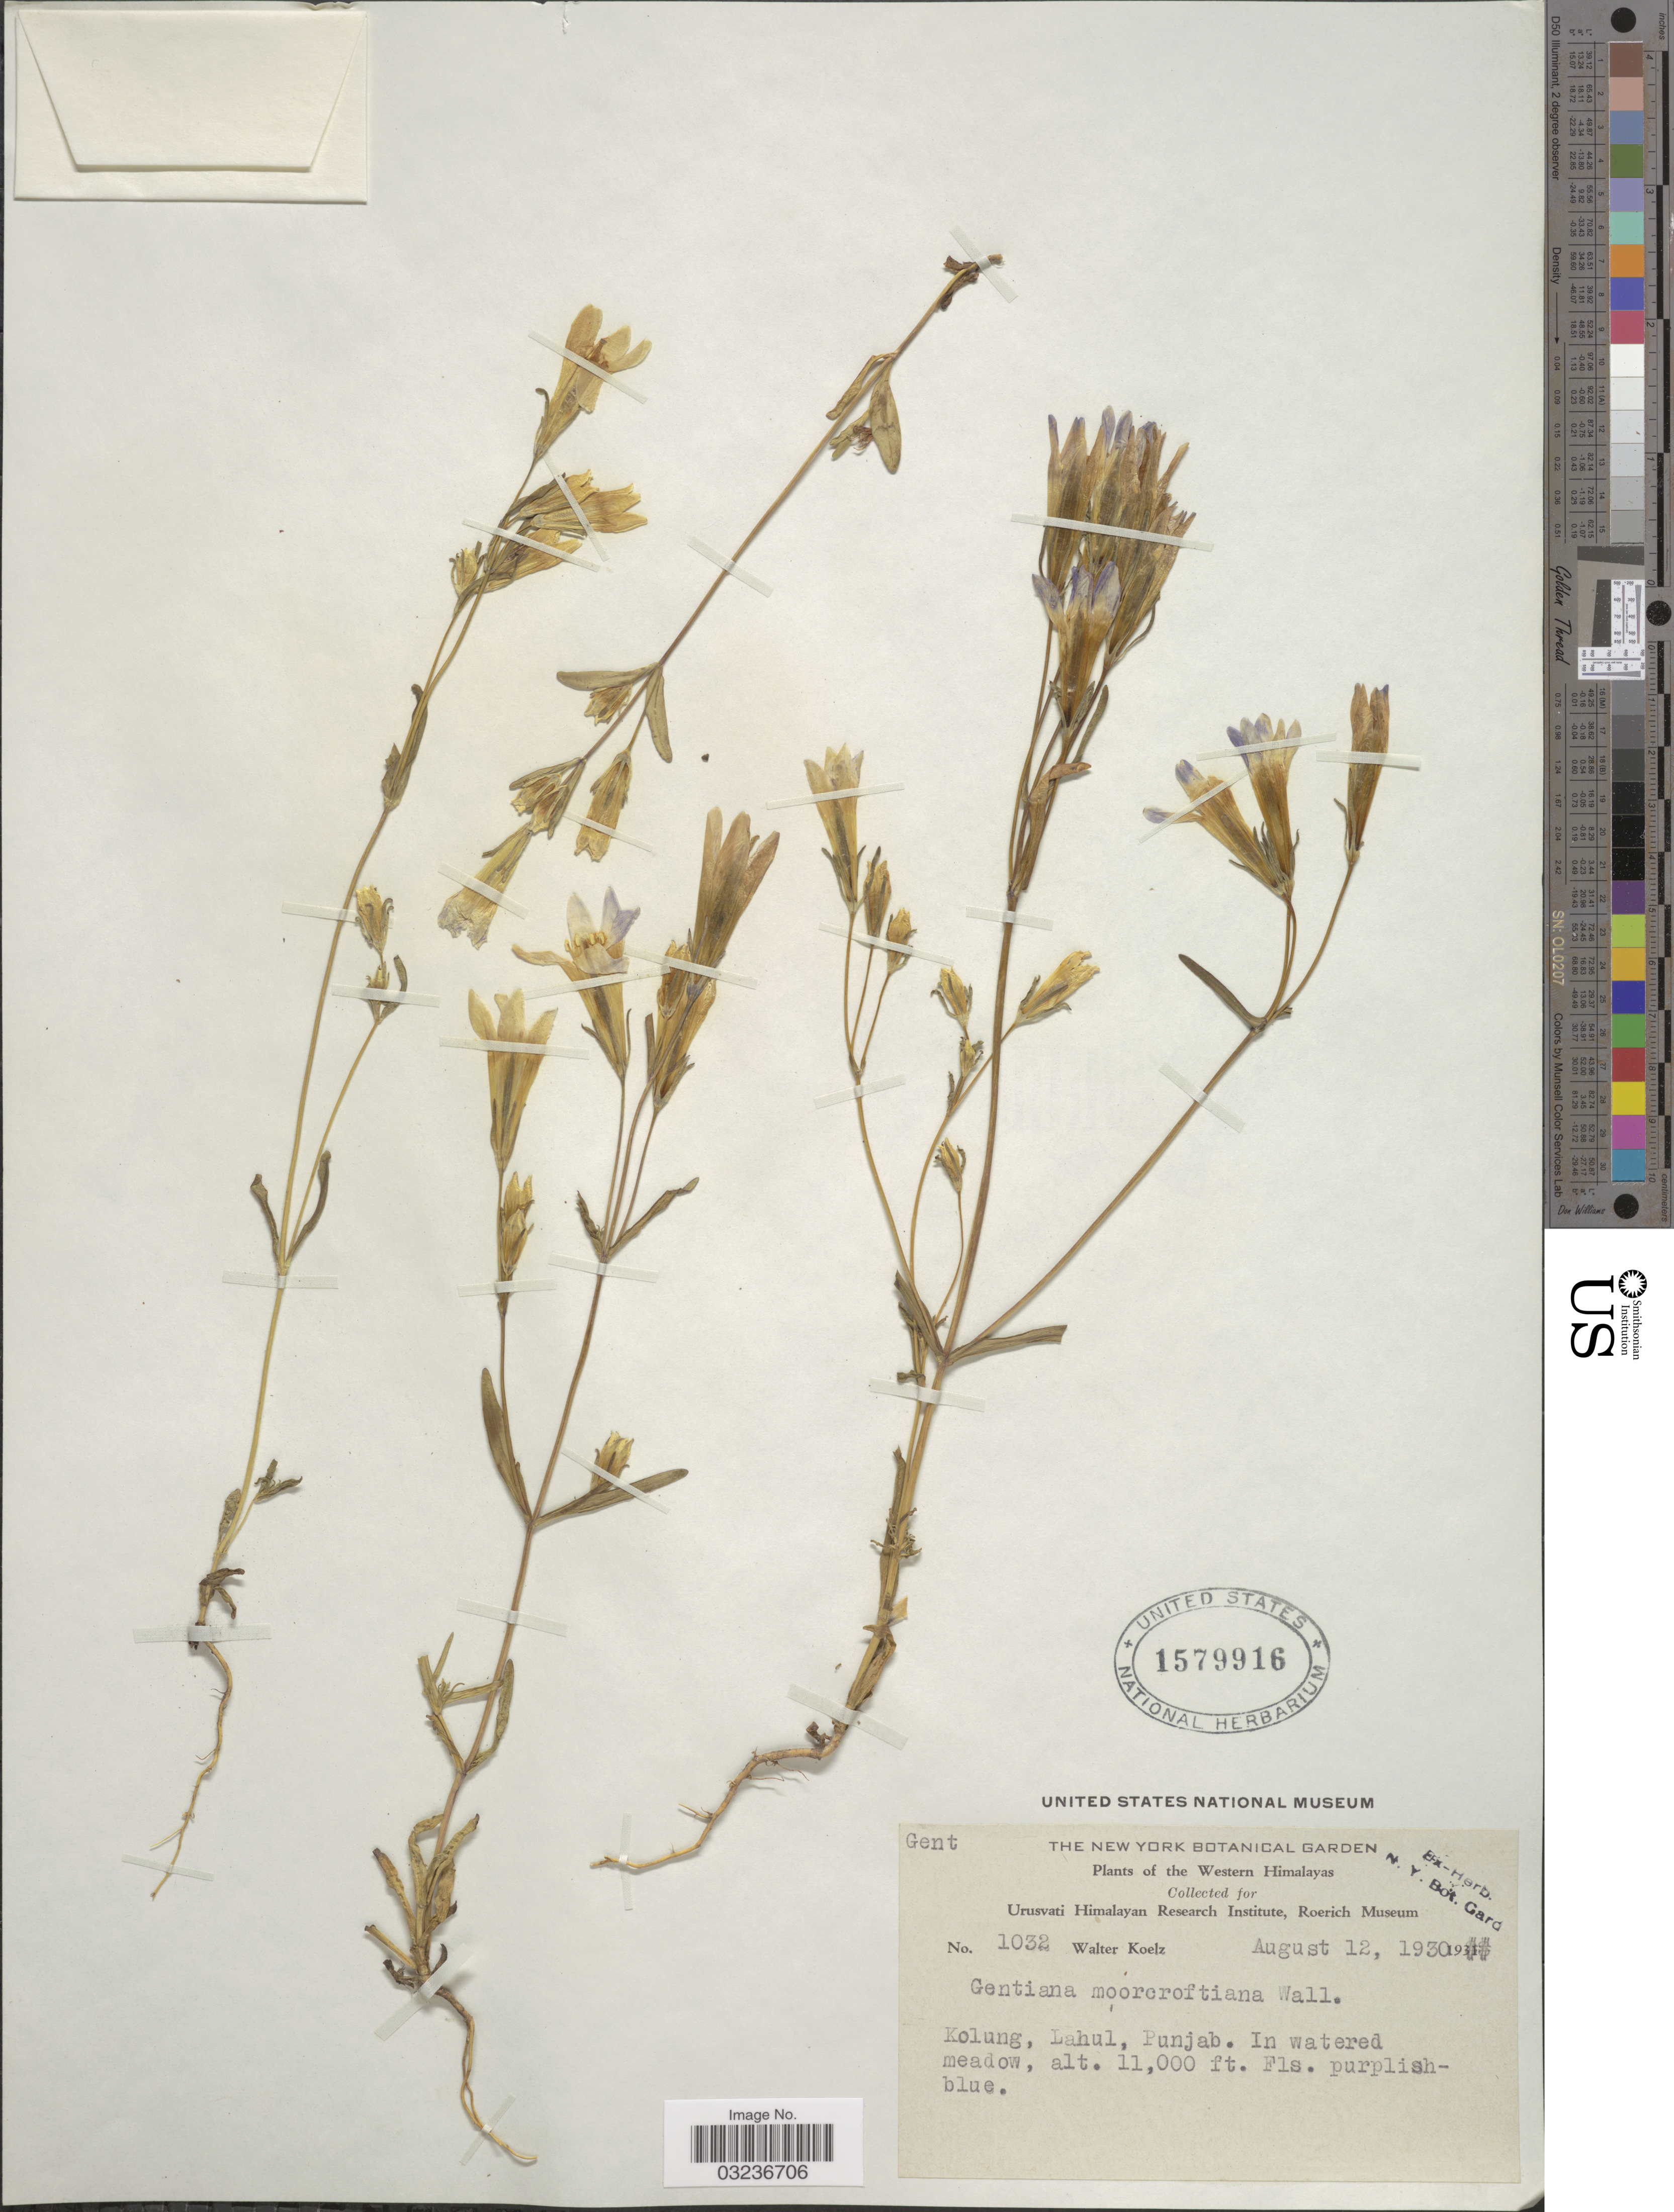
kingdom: Plantae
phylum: Tracheophyta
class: Magnoliopsida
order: Gentianales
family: Gentianaceae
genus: Gentiana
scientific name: Gentiana moorcroftiana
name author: Wall. ex G. Don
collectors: W. N. Koelz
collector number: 1032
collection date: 1930-08-12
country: India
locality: The Western Himalayas, Kolung, Lahul, Punjab.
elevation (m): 3353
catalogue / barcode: US 1579916